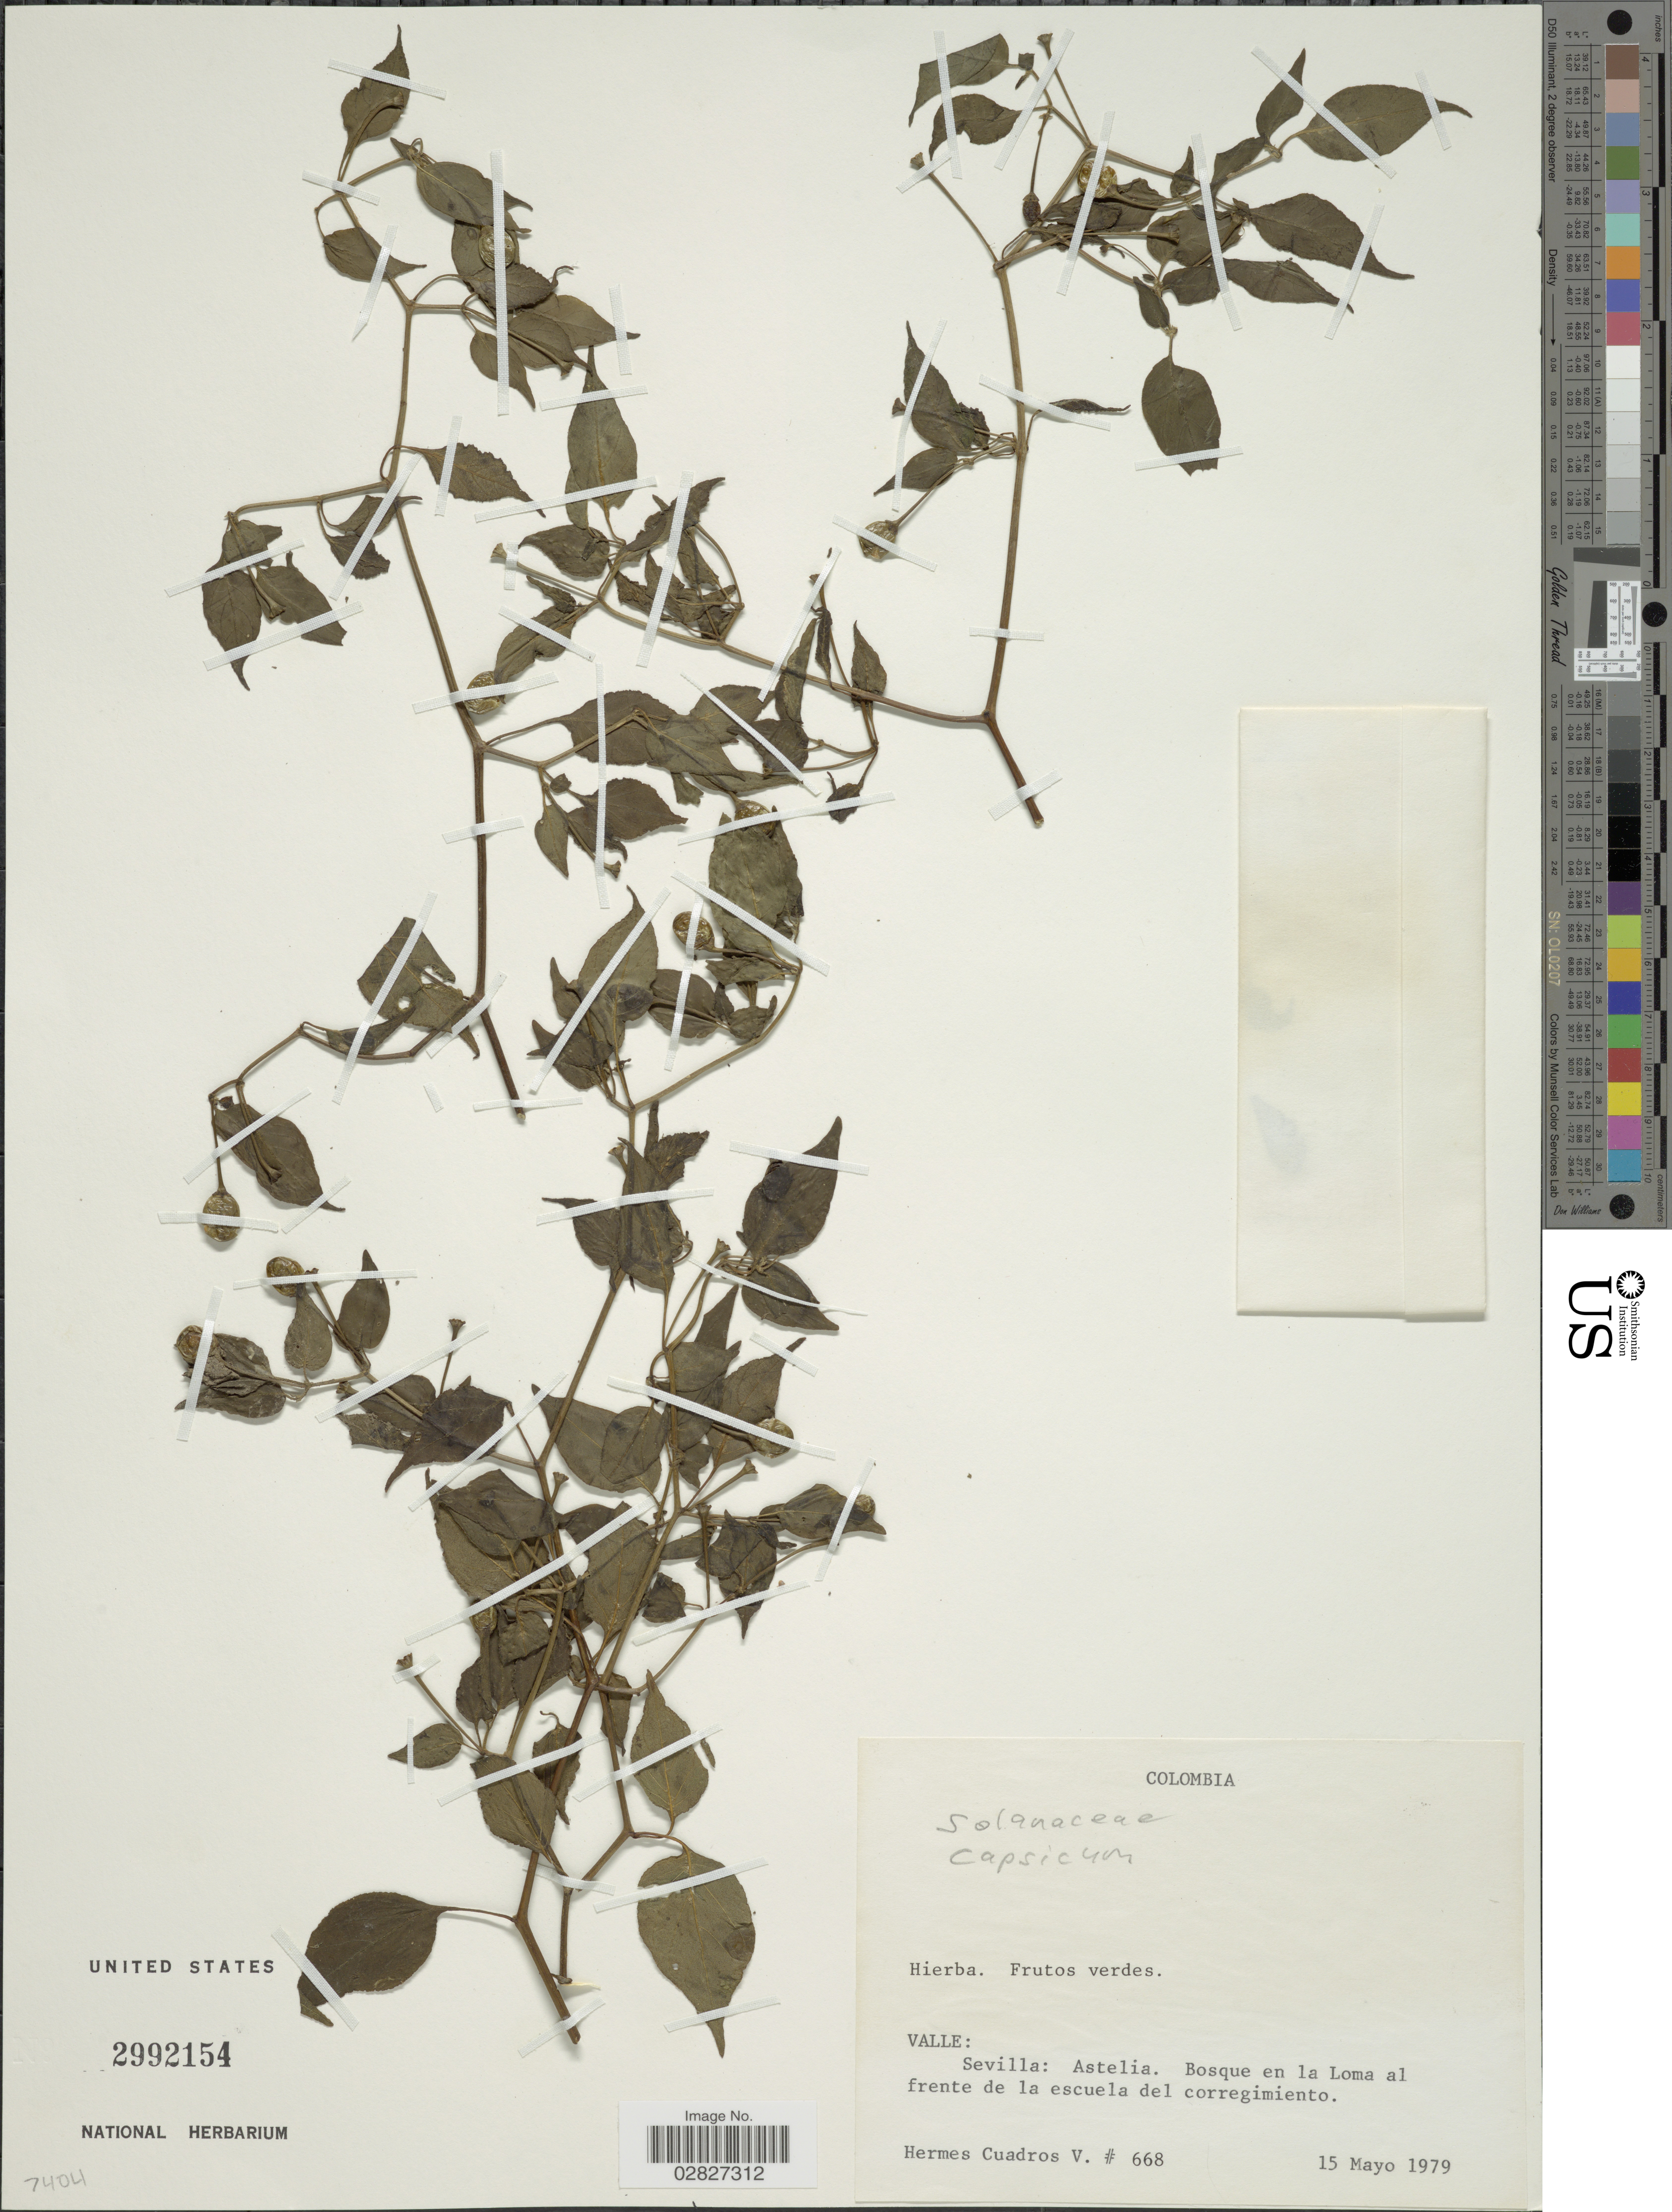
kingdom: Plantae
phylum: Tracheophyta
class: Magnoliopsida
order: Solanales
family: Solanaceae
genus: Capsicum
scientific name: Capsicum sp.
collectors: H. Cuadros V.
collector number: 668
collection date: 1979-05-15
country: Colombia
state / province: Valle del Cauca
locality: Valle: Sevilla: Astelia. Bosque en la Loma al frente de la escuela del corregimiento.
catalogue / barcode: US 2992154